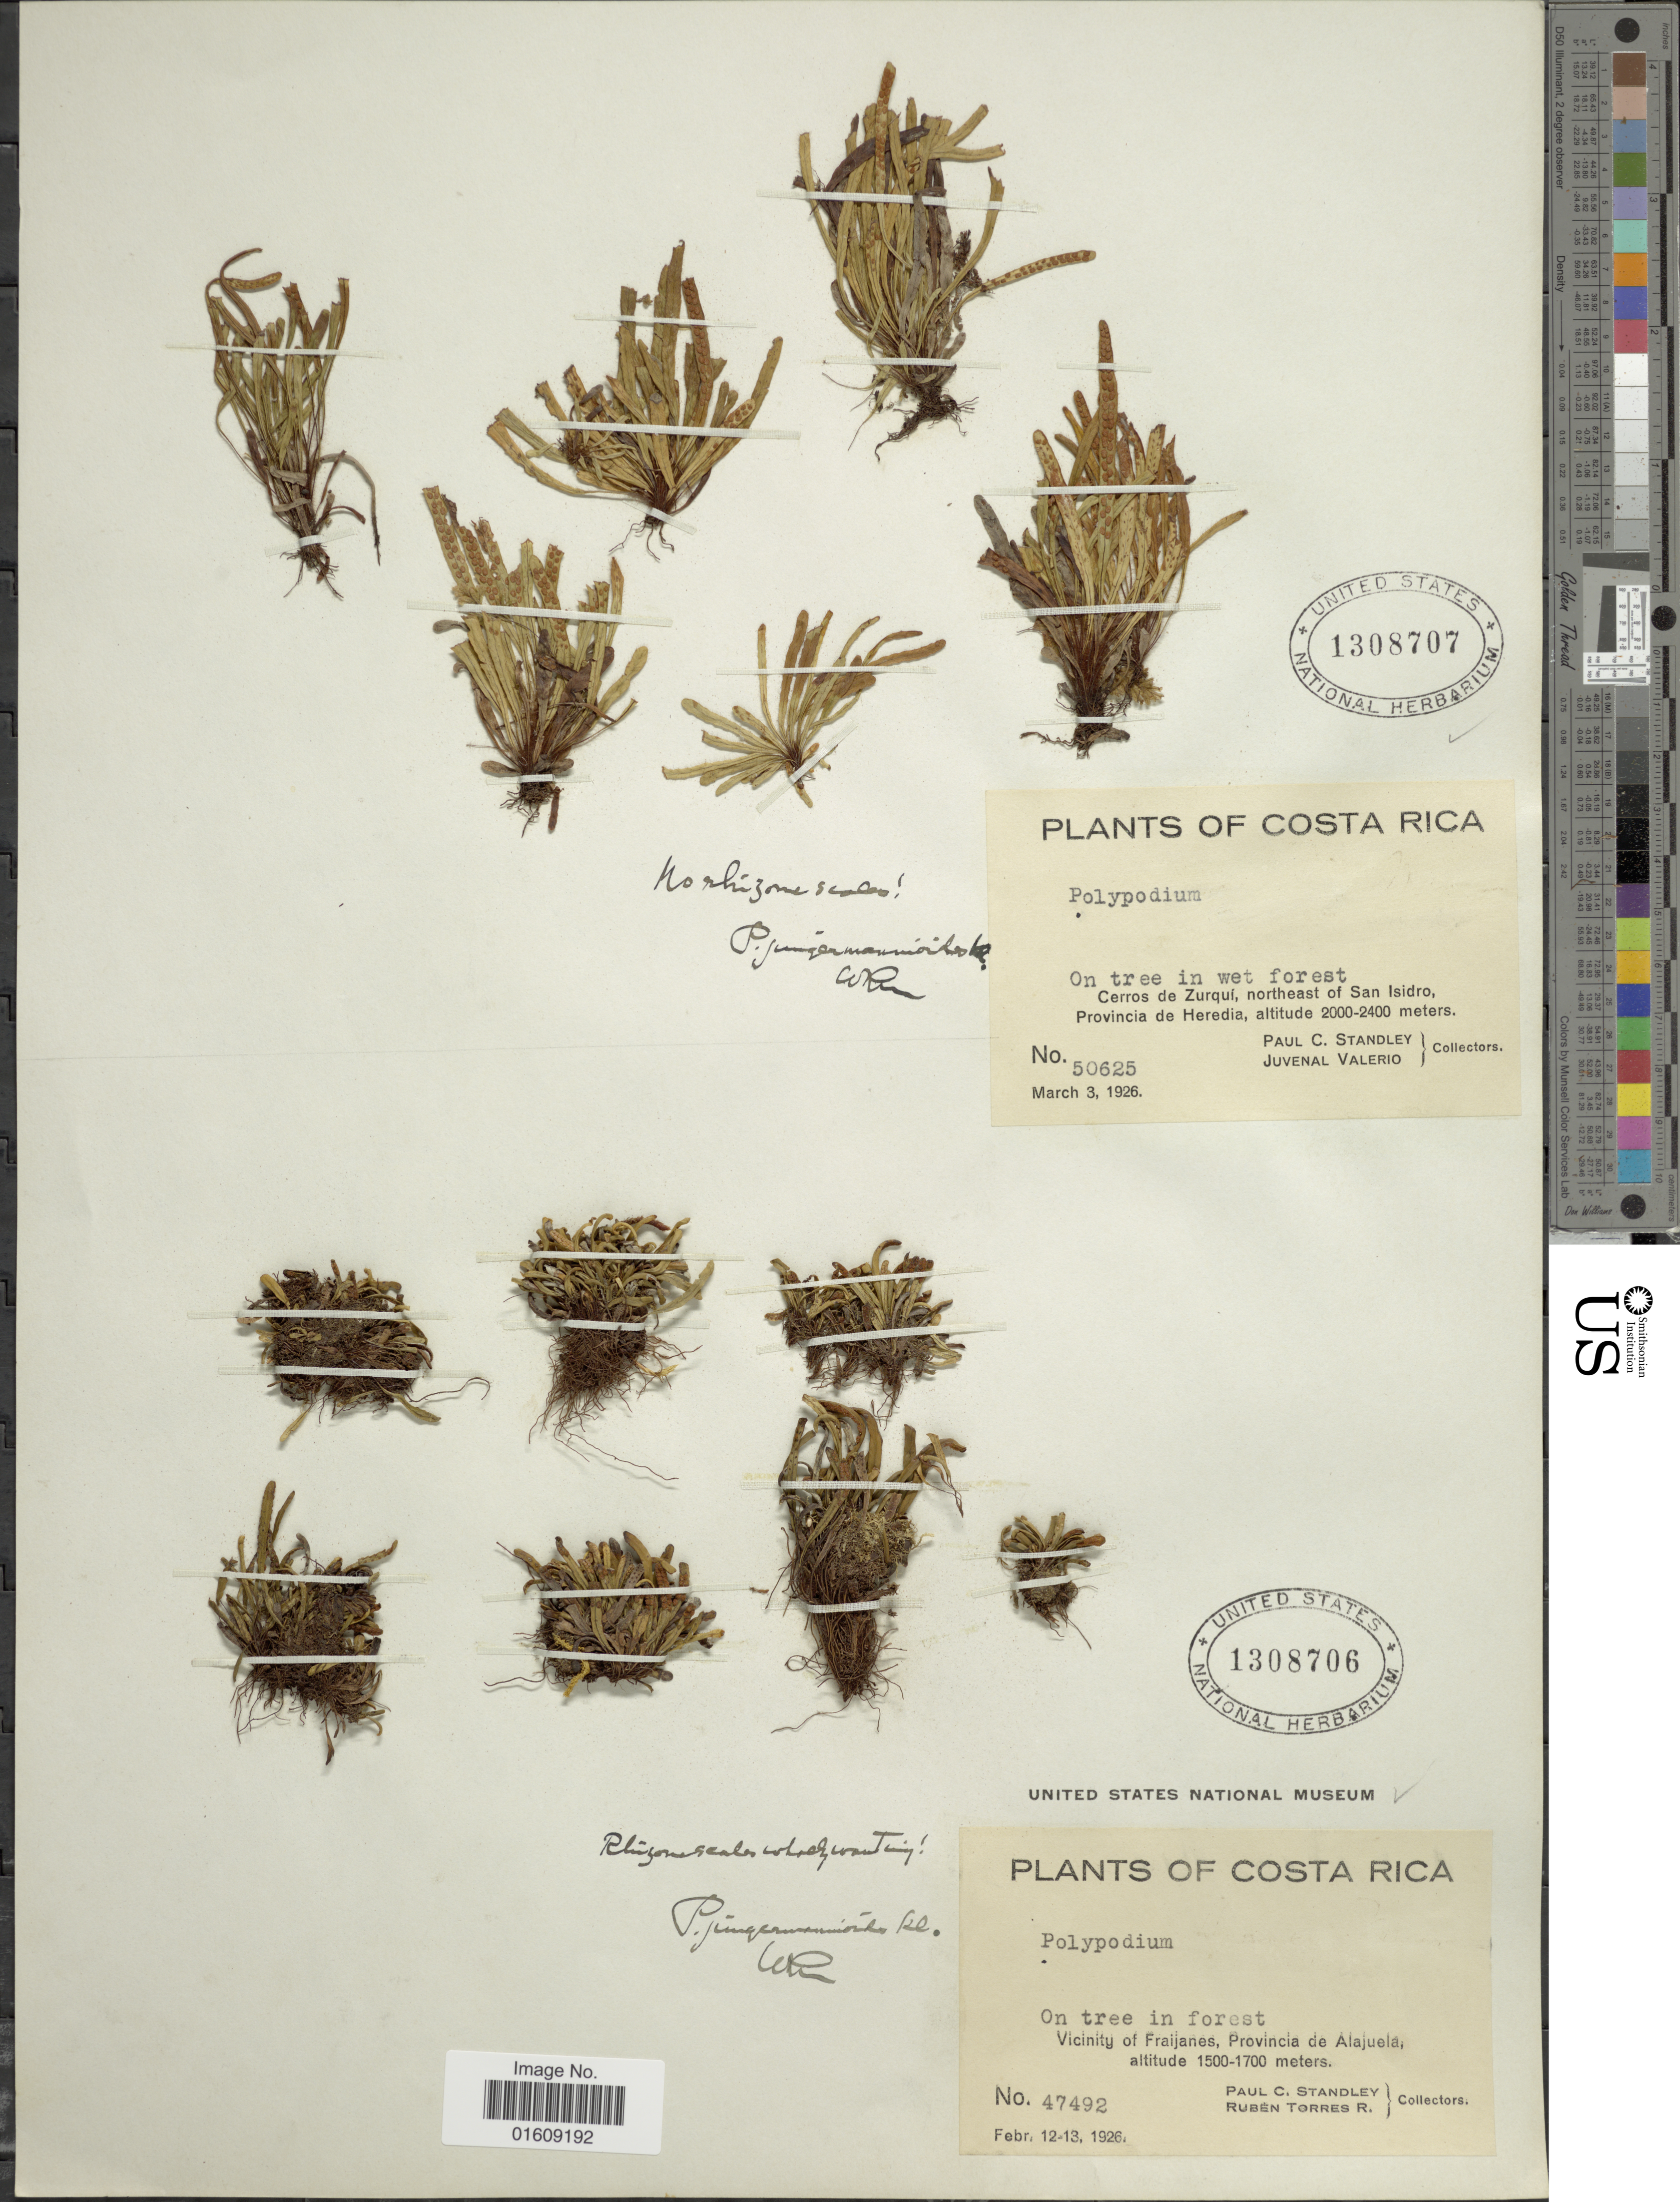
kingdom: Plantae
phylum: Tracheophyta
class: Polypodiopsida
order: Polypodiales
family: Polypodiaceae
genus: Ceradenia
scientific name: Ceradenia jungermannioides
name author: (Klotzsch) L.E. Bishop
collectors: P. C. Standley & R. Torres Rojas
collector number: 47492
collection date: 1926-02-12/1926-02-13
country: Costa Rica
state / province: Alajuela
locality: Costa Rica, vicinity of Fraijanes, Province de Alajuela.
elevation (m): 1500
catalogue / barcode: US 1308706-2